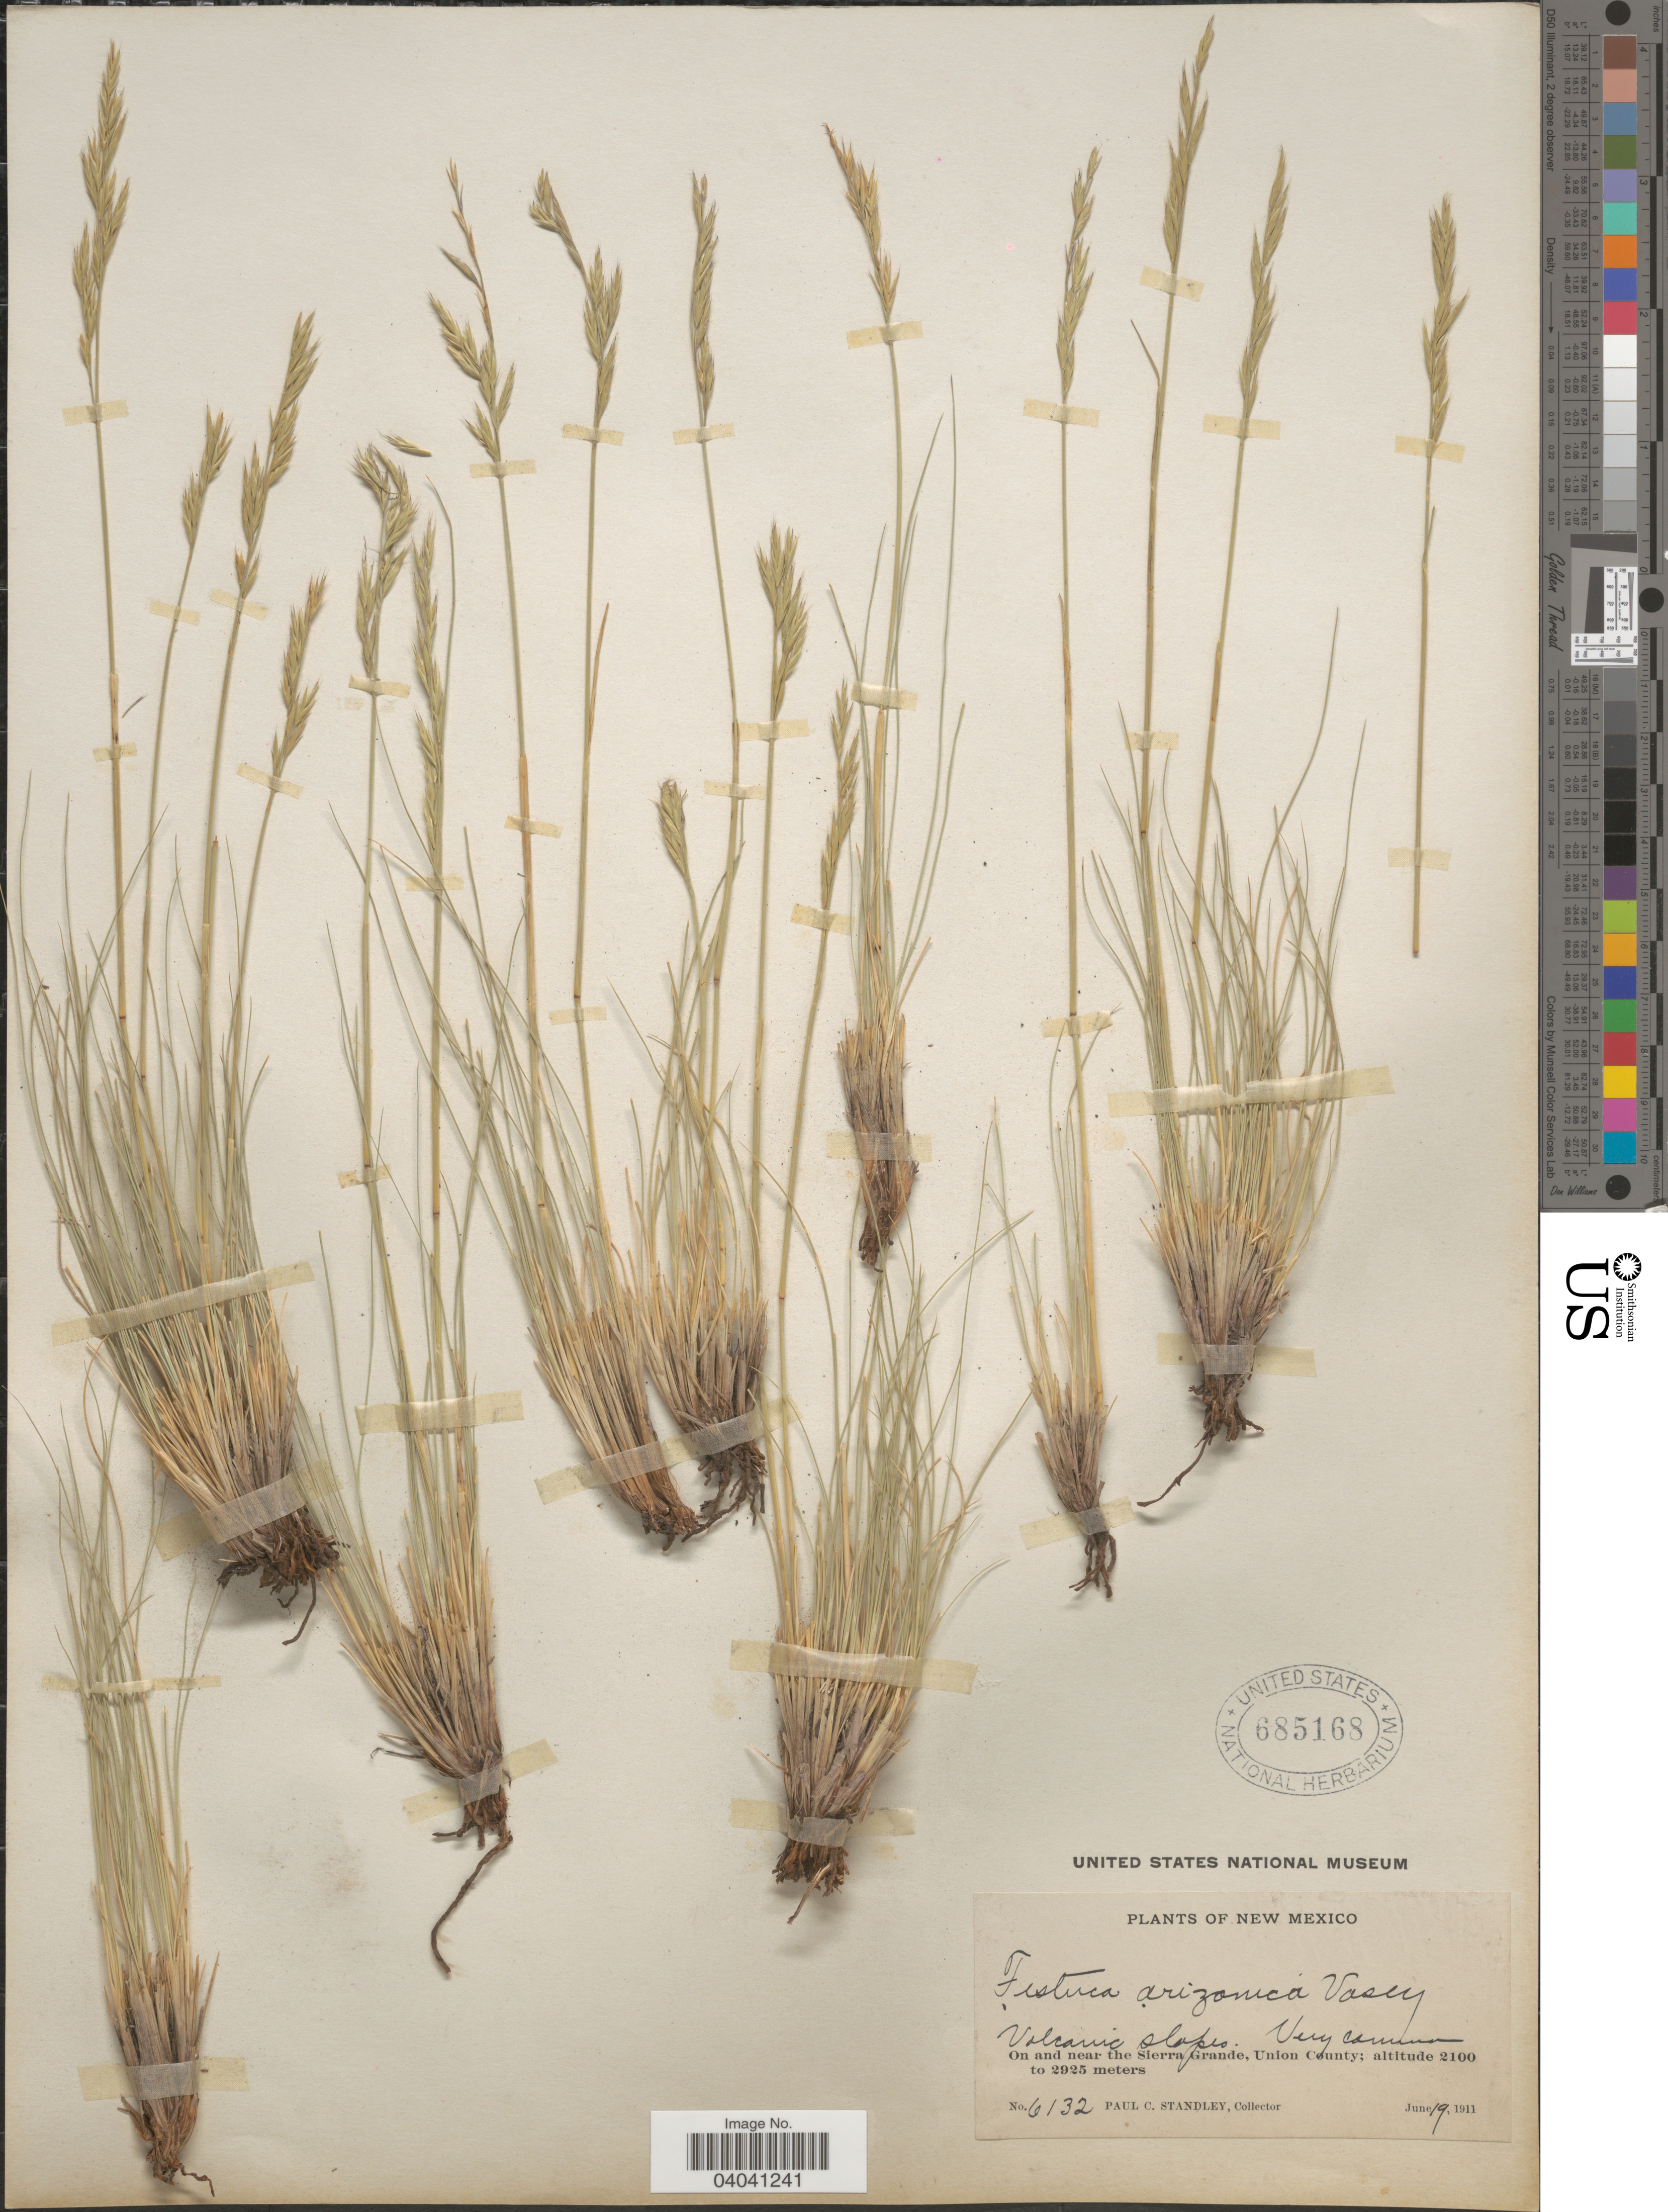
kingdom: Plantae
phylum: Tracheophyta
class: Liliopsida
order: Poales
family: Poaceae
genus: Festuca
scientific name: Festuca arizonica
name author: Vasey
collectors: P. C. Standley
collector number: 6132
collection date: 1911-06-19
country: United States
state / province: New Mexico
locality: Volcanic slopes. On and near the Sierra Grande, Union County.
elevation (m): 2100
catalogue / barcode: US 685168